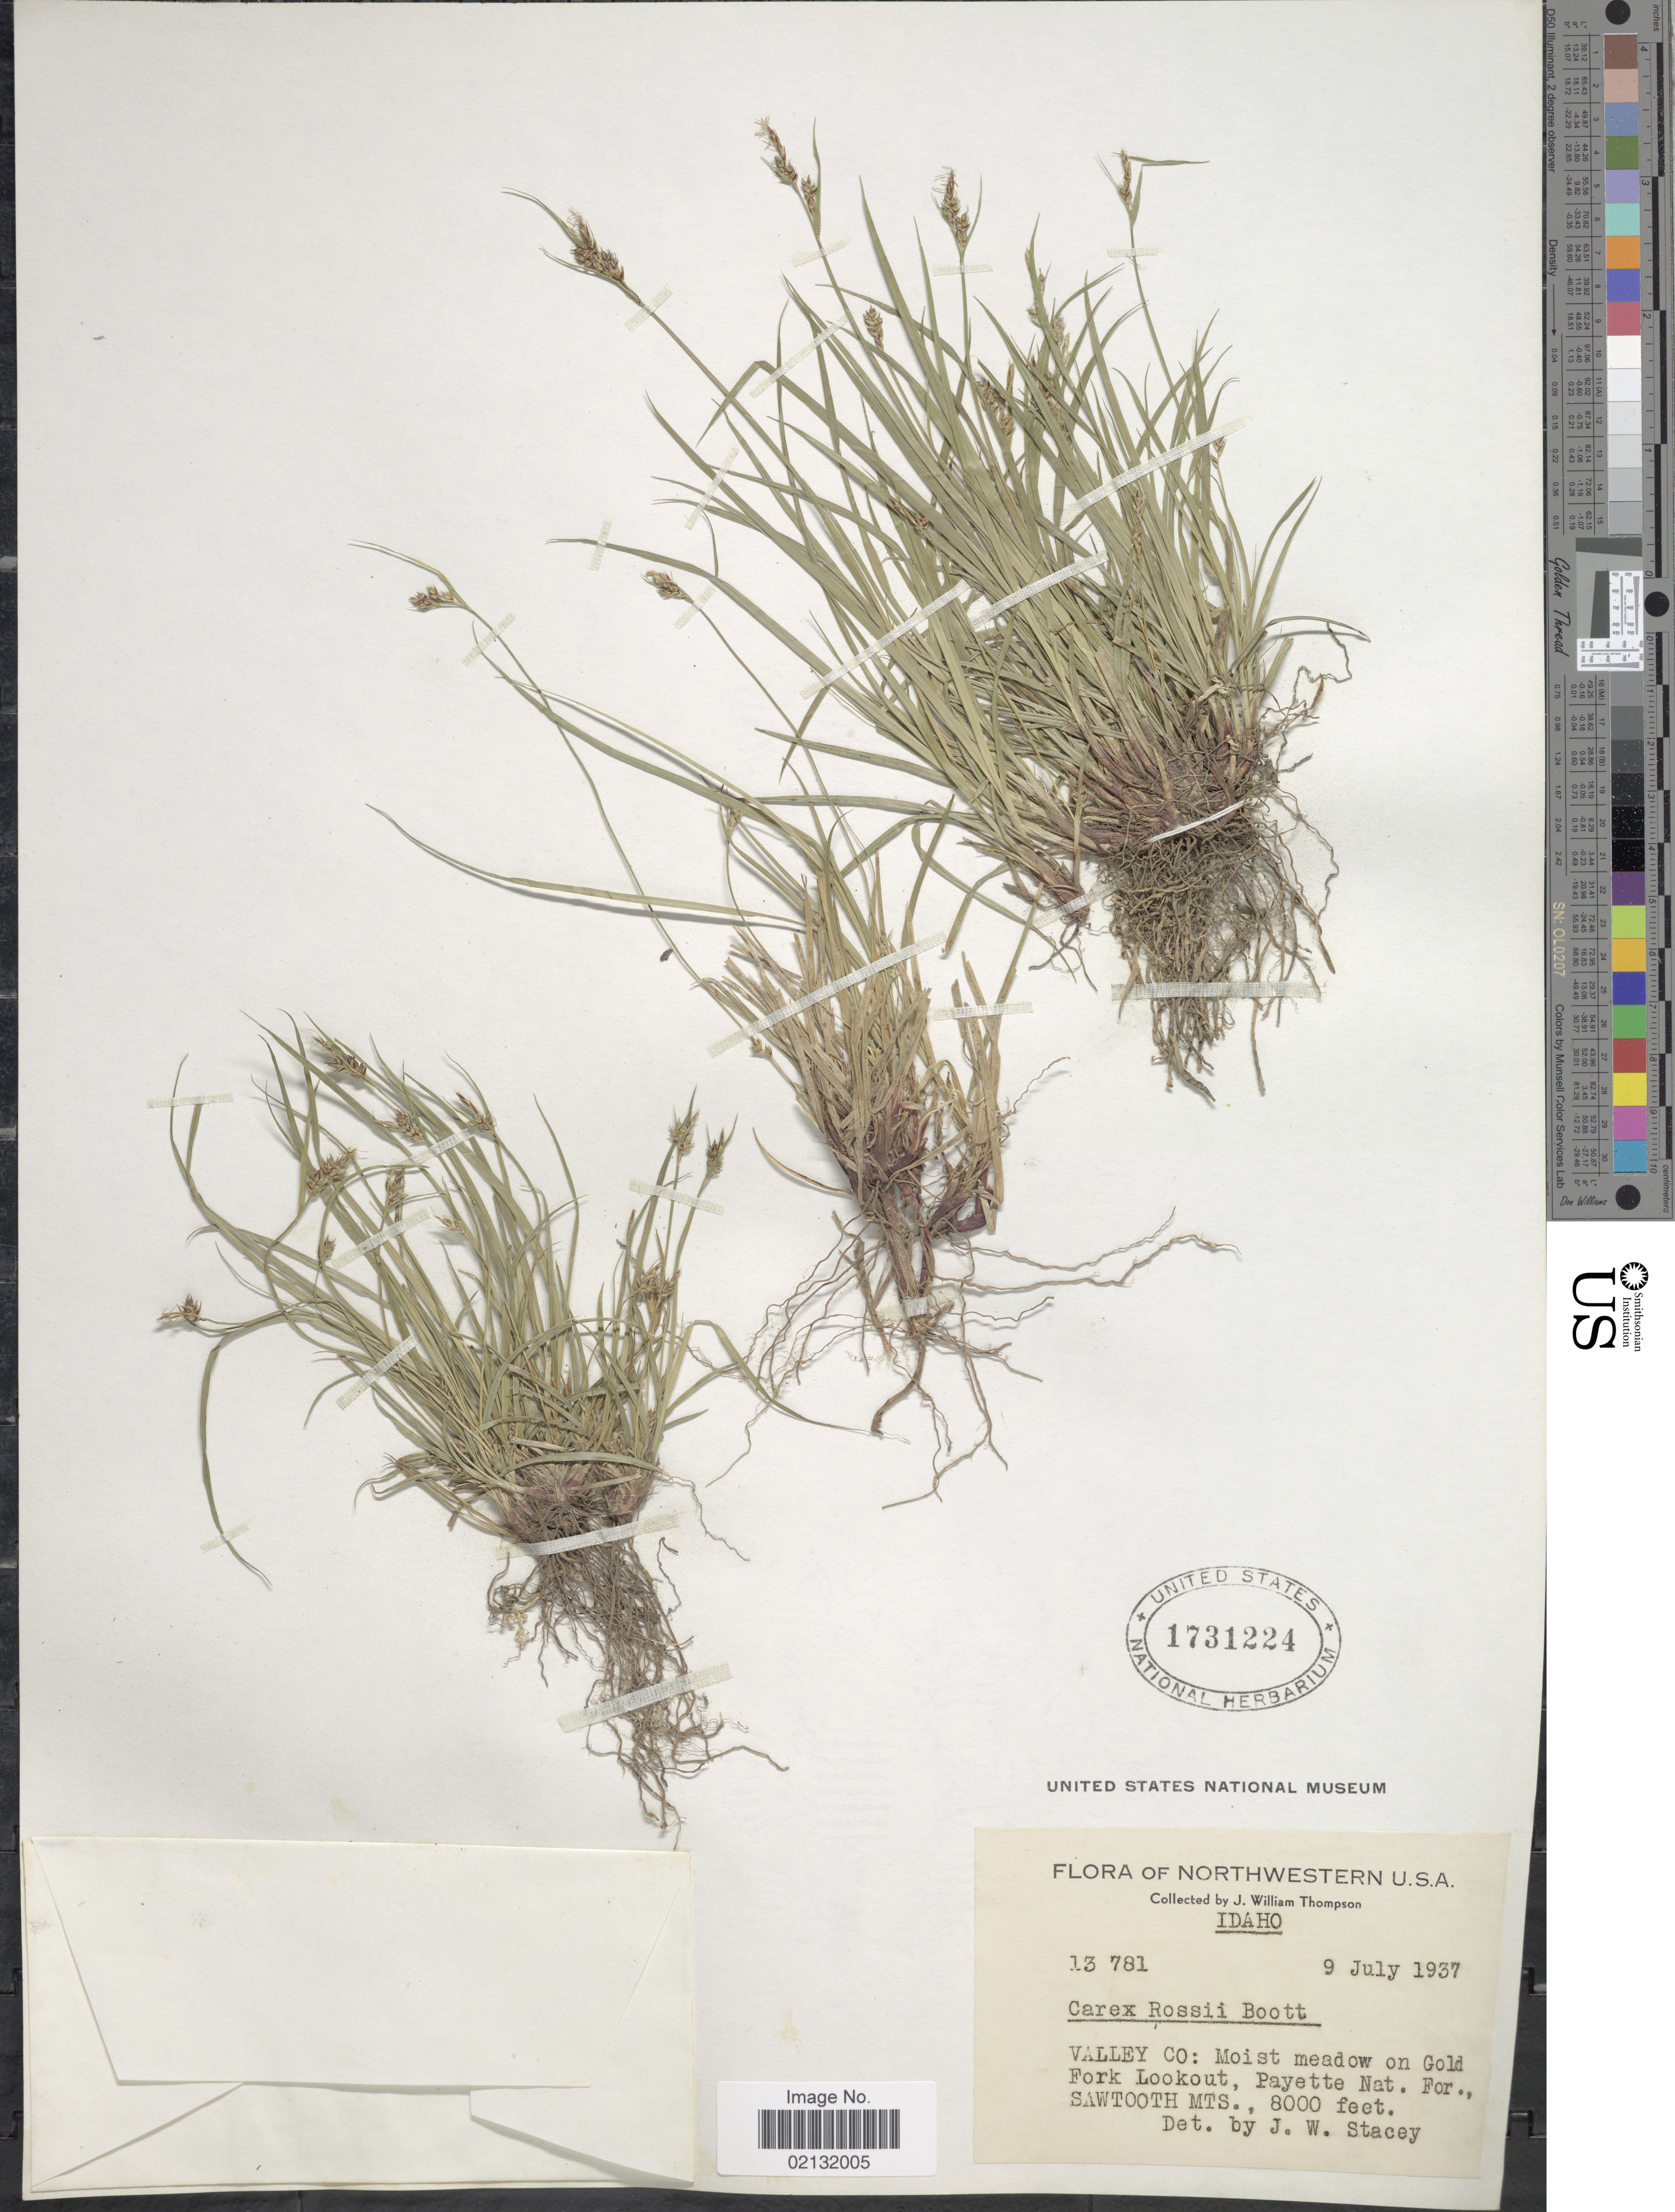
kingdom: Plantae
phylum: Tracheophyta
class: Liliopsida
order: Poales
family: Cyperaceae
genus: Carex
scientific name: Carex rossii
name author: Boott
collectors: J. W. Thompson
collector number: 13781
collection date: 1937-07-09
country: United States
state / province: Idaho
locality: Valley Co: Moist meadow on Gold Fork Lookout, Payette Nat. For., Sawtooth Mts.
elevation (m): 2438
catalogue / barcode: US 1731224